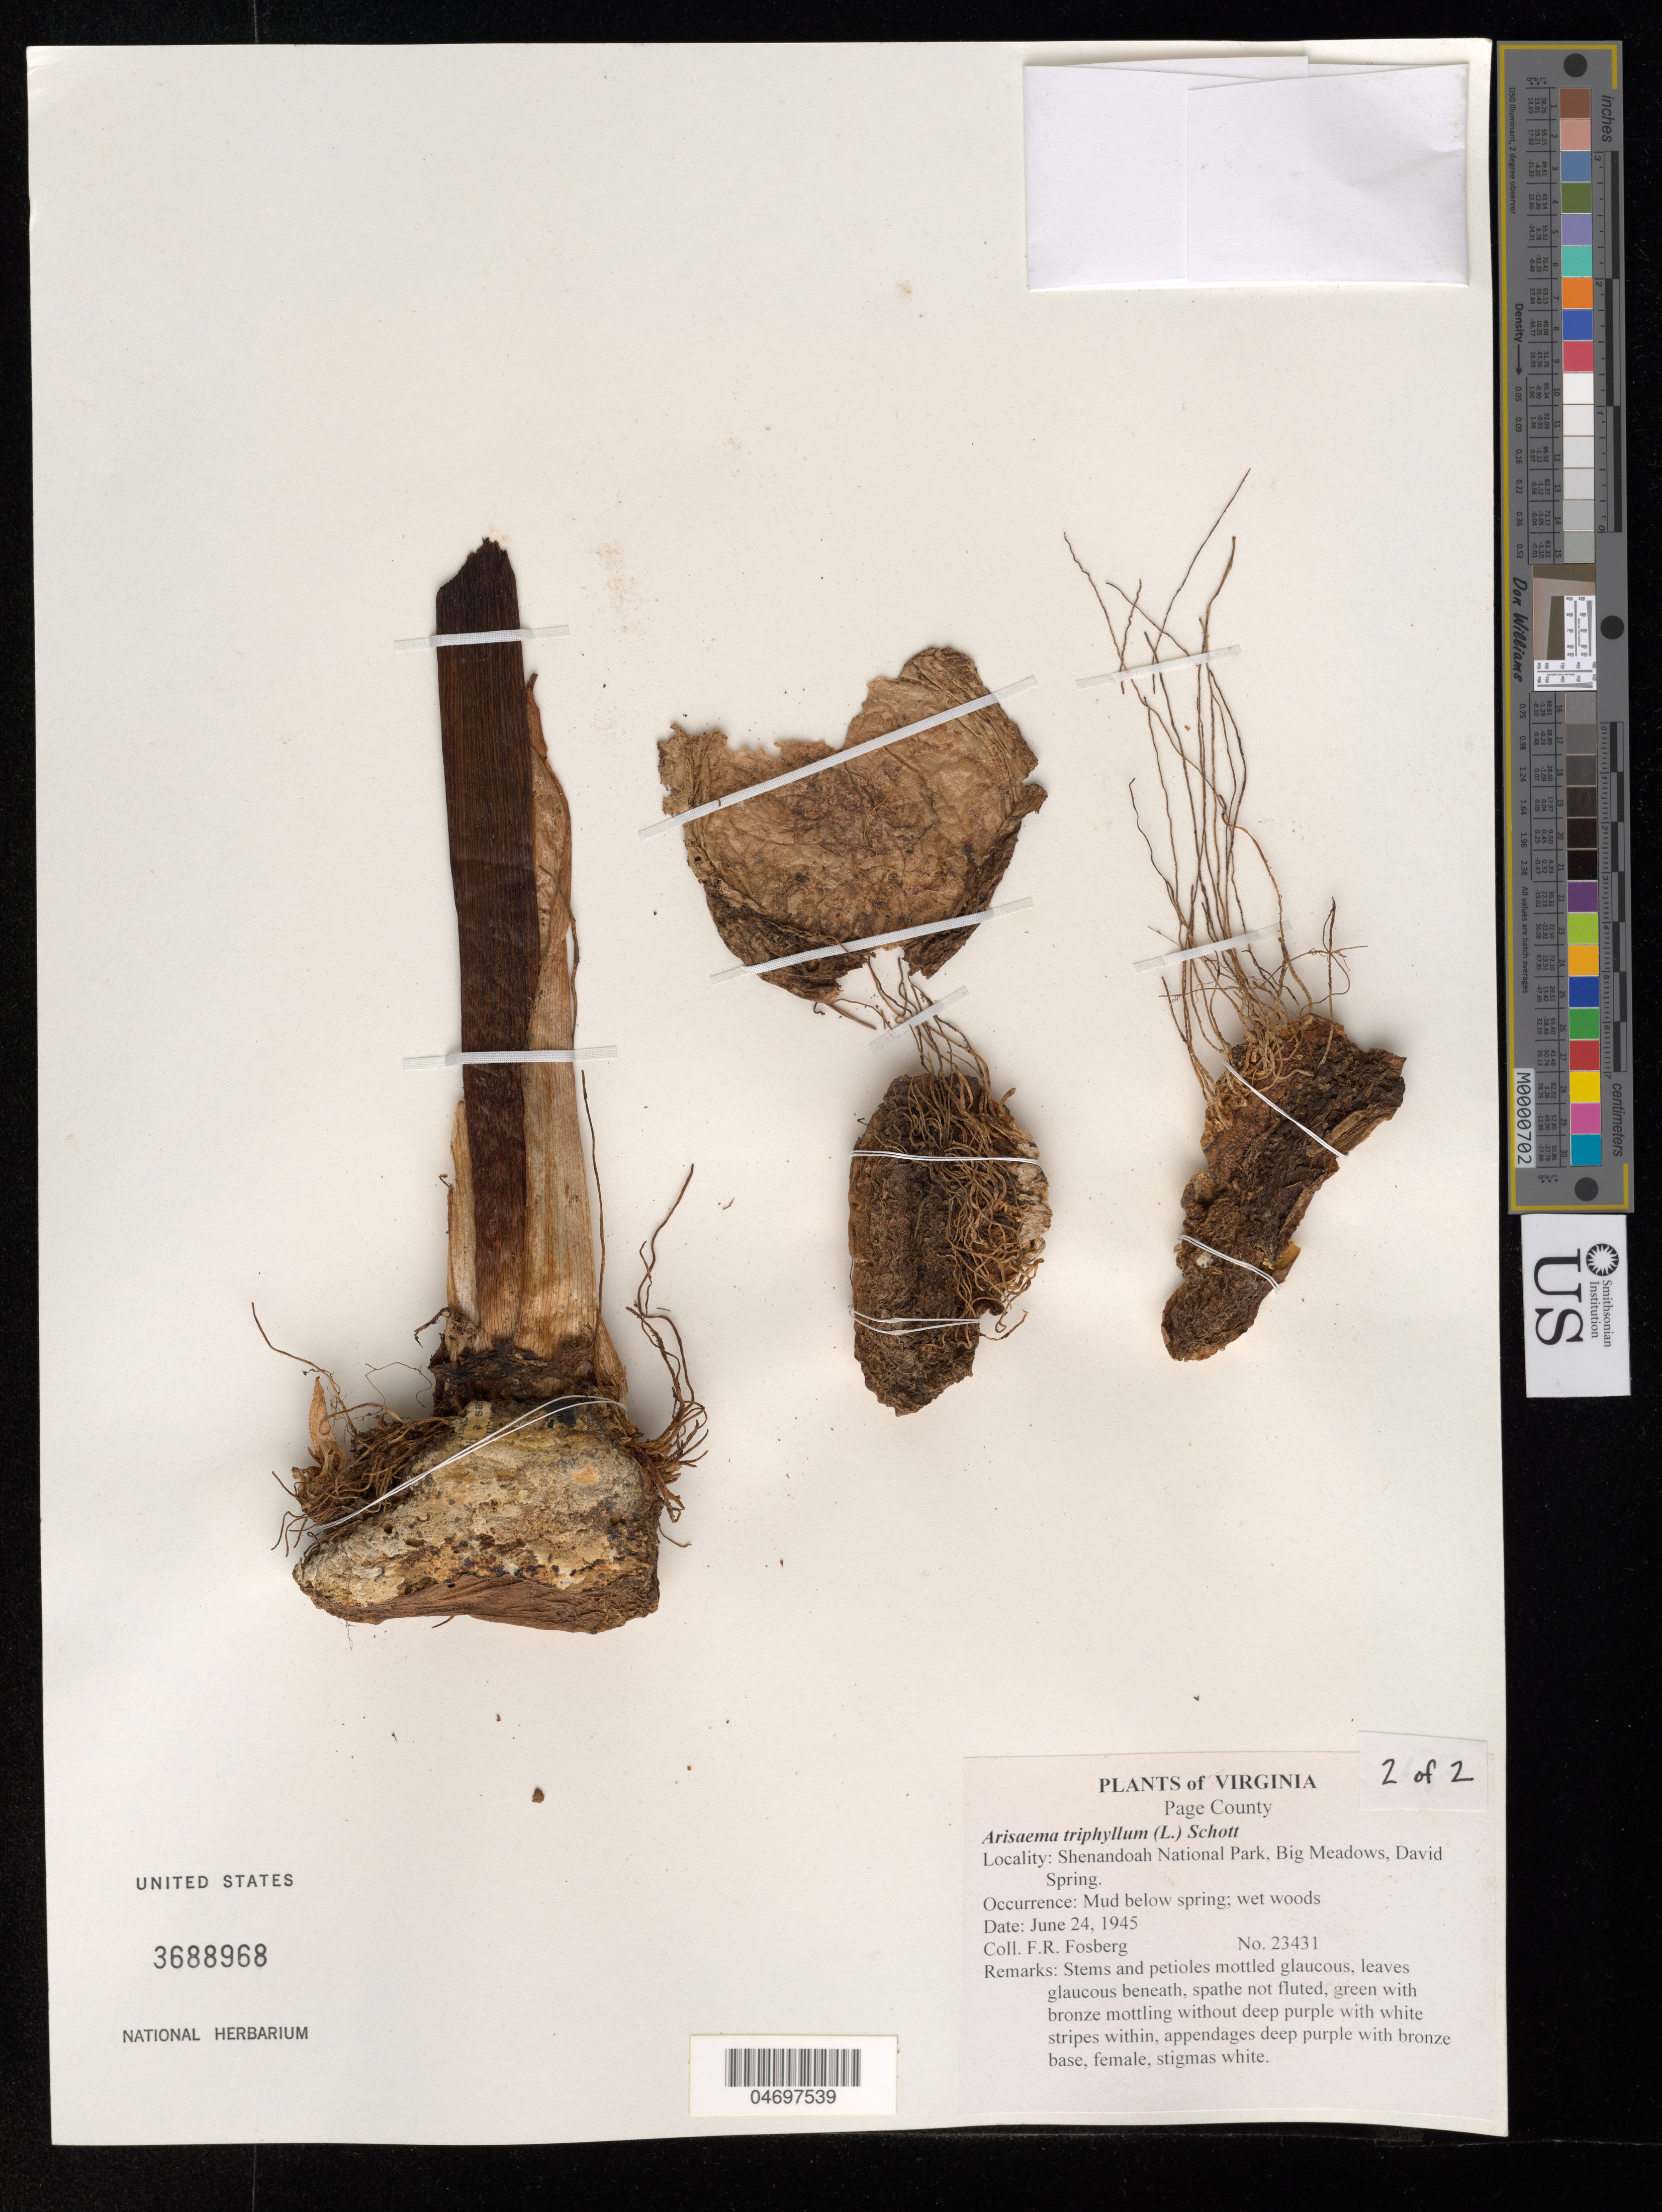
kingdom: Plantae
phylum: Tracheophyta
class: Liliopsida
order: Alismatales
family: Araceae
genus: Arisaema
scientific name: Arisaema triphyllum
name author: (L.) Schott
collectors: F. R. Fosberg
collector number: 23431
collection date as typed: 24 Jun 1945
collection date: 1945-06-24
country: United States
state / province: Virginia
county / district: Page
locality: Shenandoah National Park, Big Meadows, David Spring.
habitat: Mud below spring; wet woods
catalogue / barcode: US 3688968